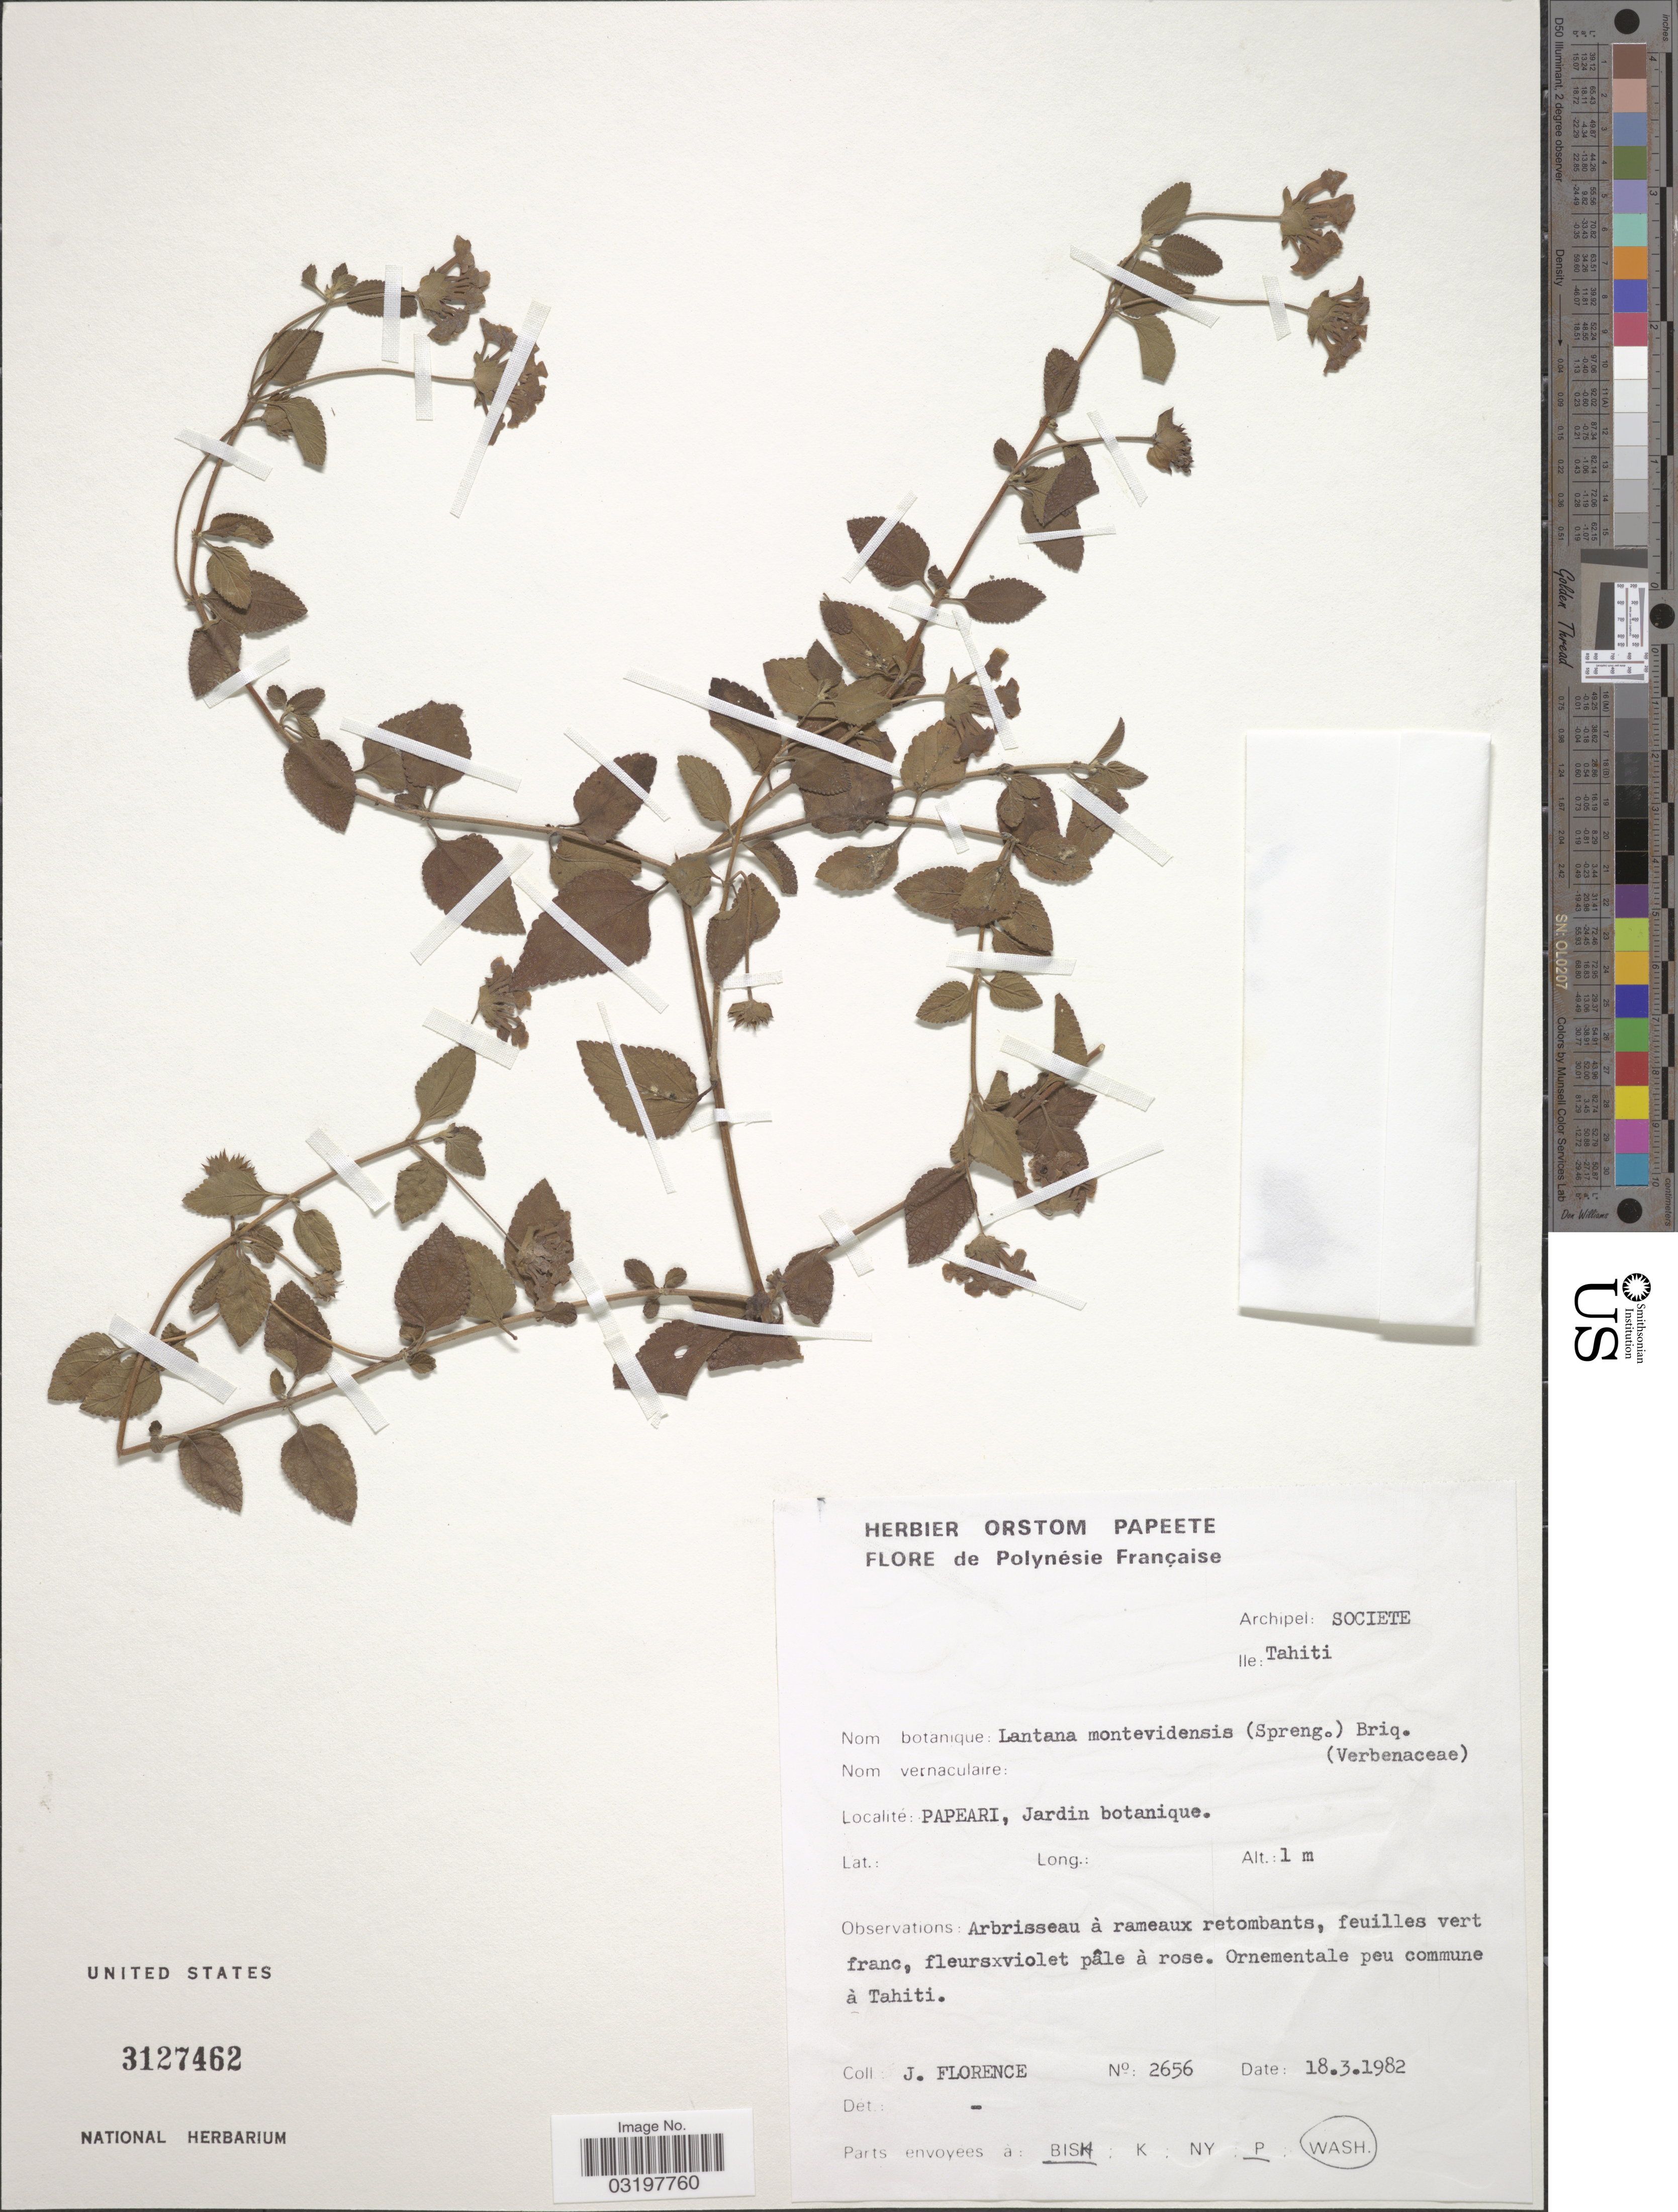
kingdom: Plantae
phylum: Tracheophyta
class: Magnoliopsida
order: Lamiales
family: Verbenaceae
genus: Lantana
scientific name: Lantana montevidensis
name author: (Spreng.) Briq.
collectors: J. Florence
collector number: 2656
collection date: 1982-03-18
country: French Polynesia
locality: Archipel: Societe, Ile: Tahiti, Papeari, Jardin botanique.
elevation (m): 1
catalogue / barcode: US 3127462